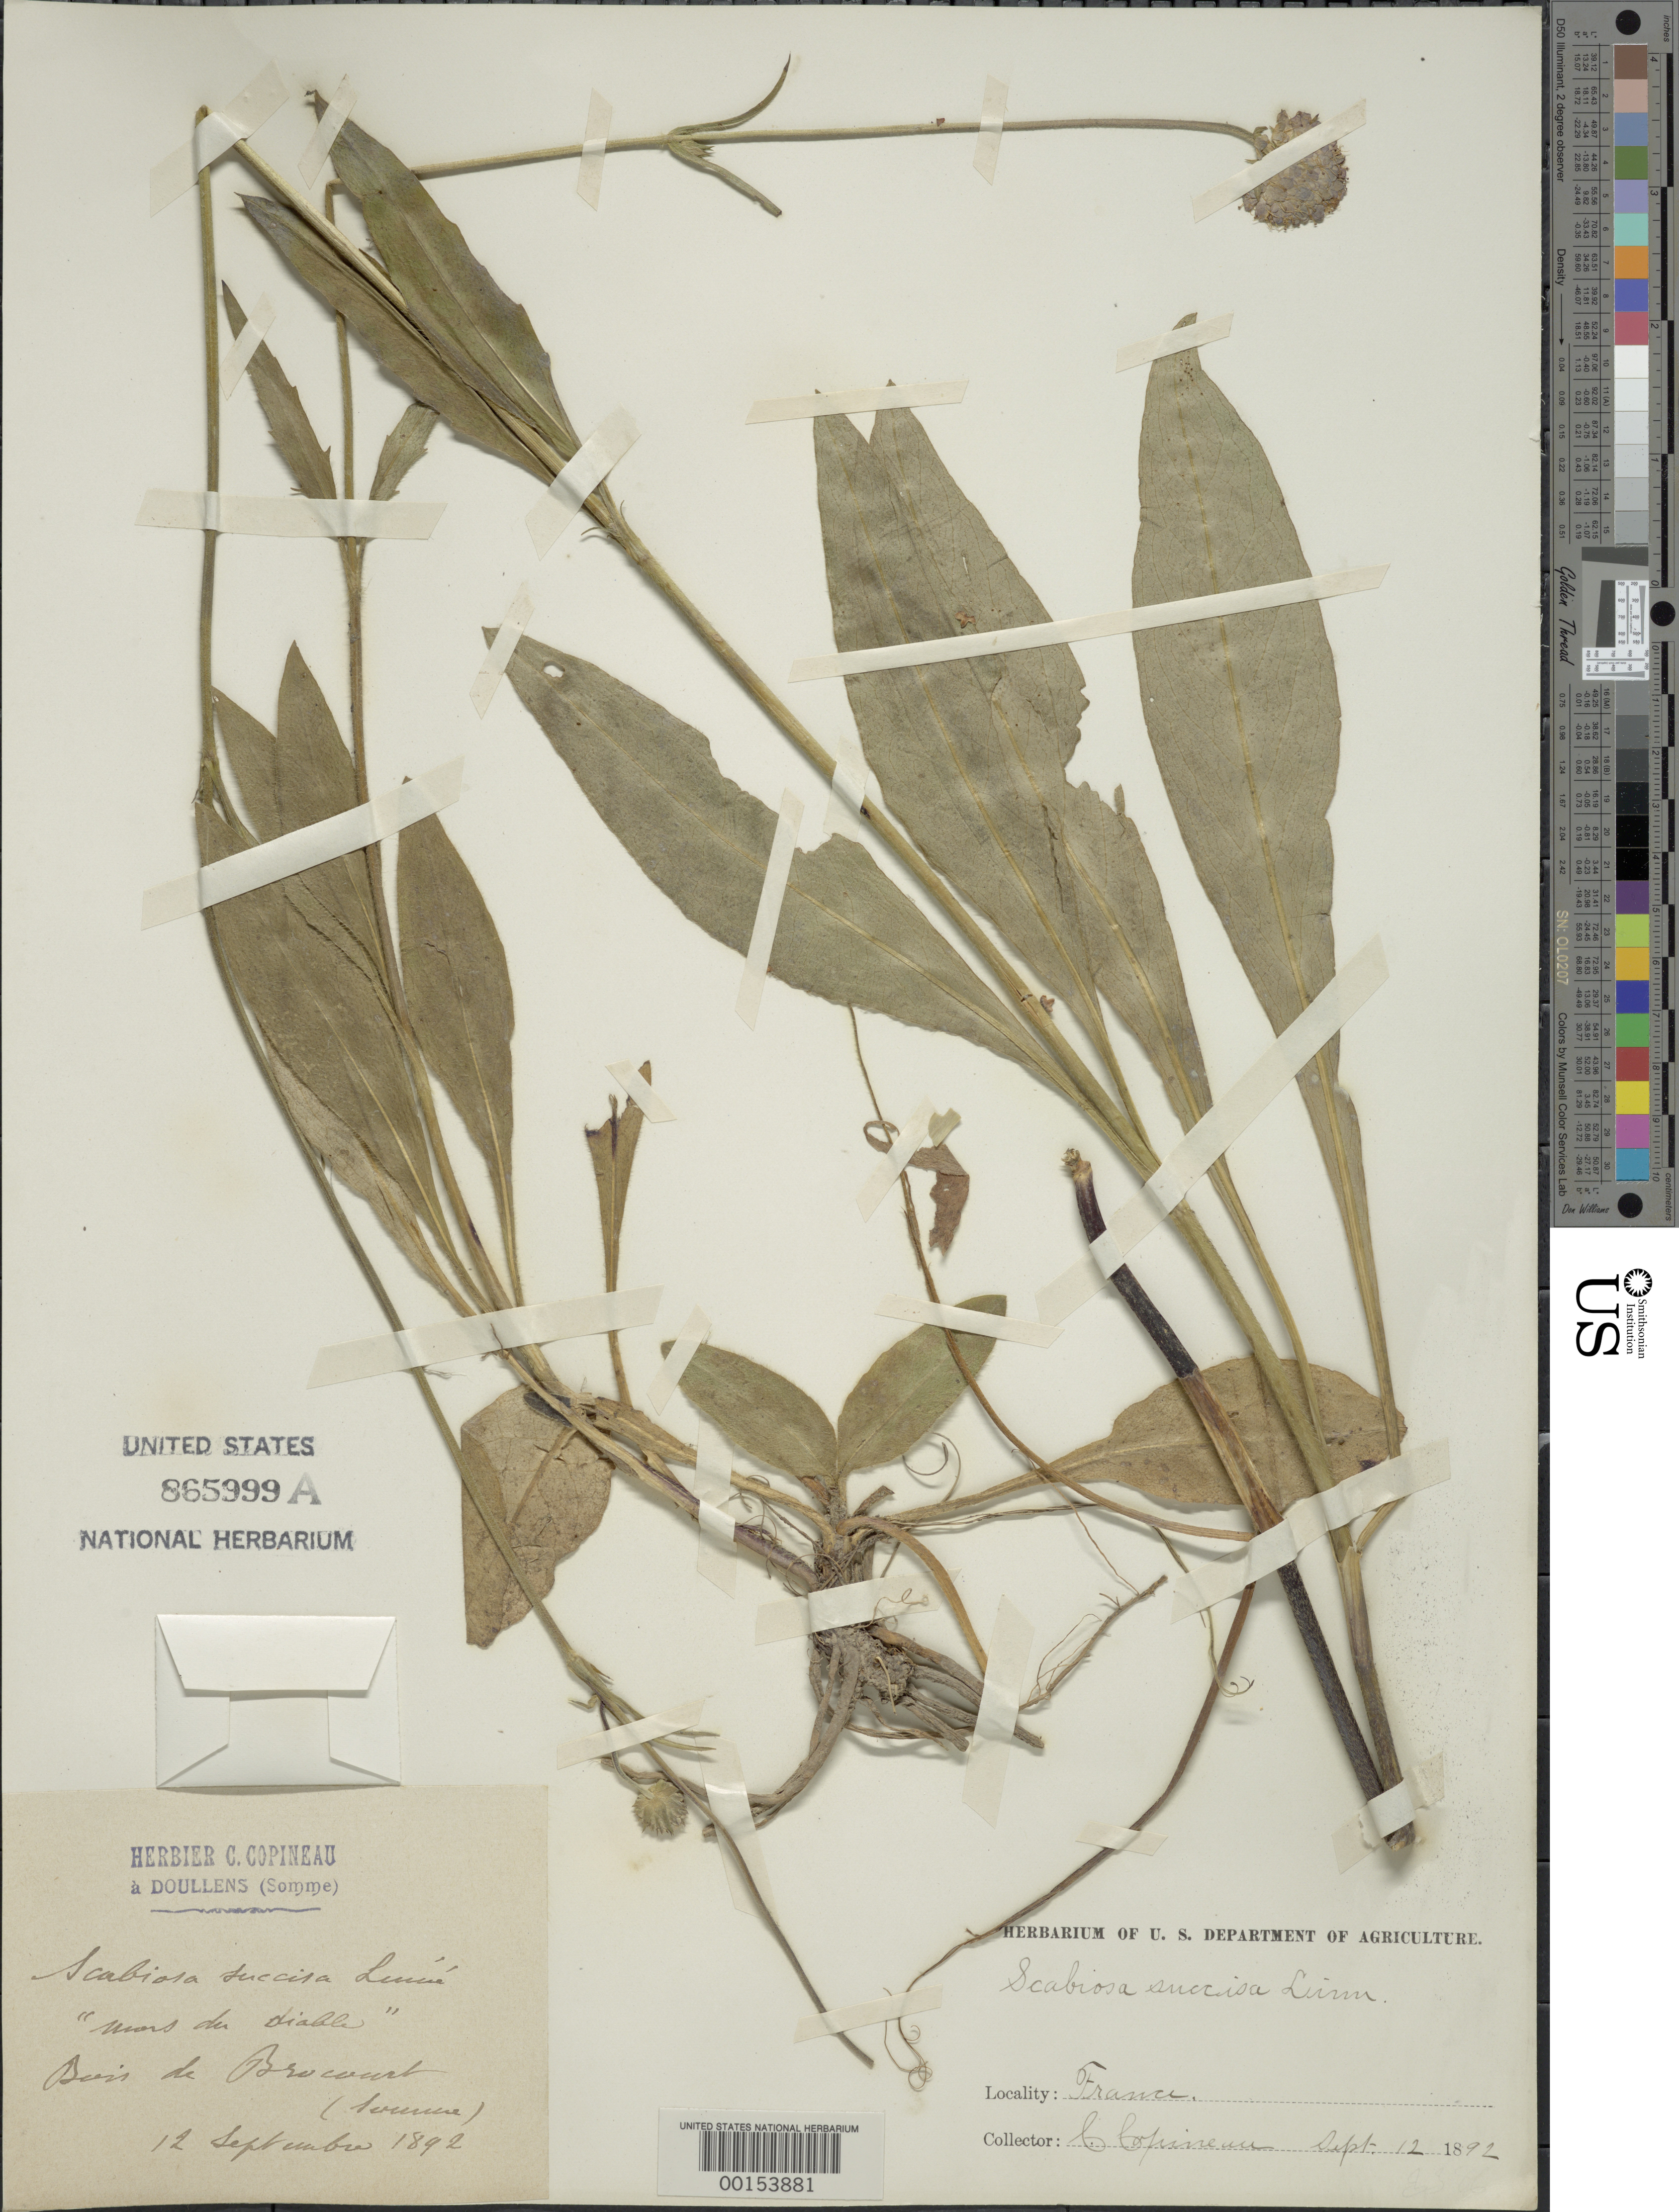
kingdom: Plantae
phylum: Tracheophyta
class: Magnoliopsida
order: Dipsacales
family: Caprifoliaceae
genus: Succisa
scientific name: Succisa succisa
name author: L.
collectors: C. Copineau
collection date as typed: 12 Sep 1892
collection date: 1892-09-12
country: France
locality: Bois de Brocourt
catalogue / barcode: US 865999A